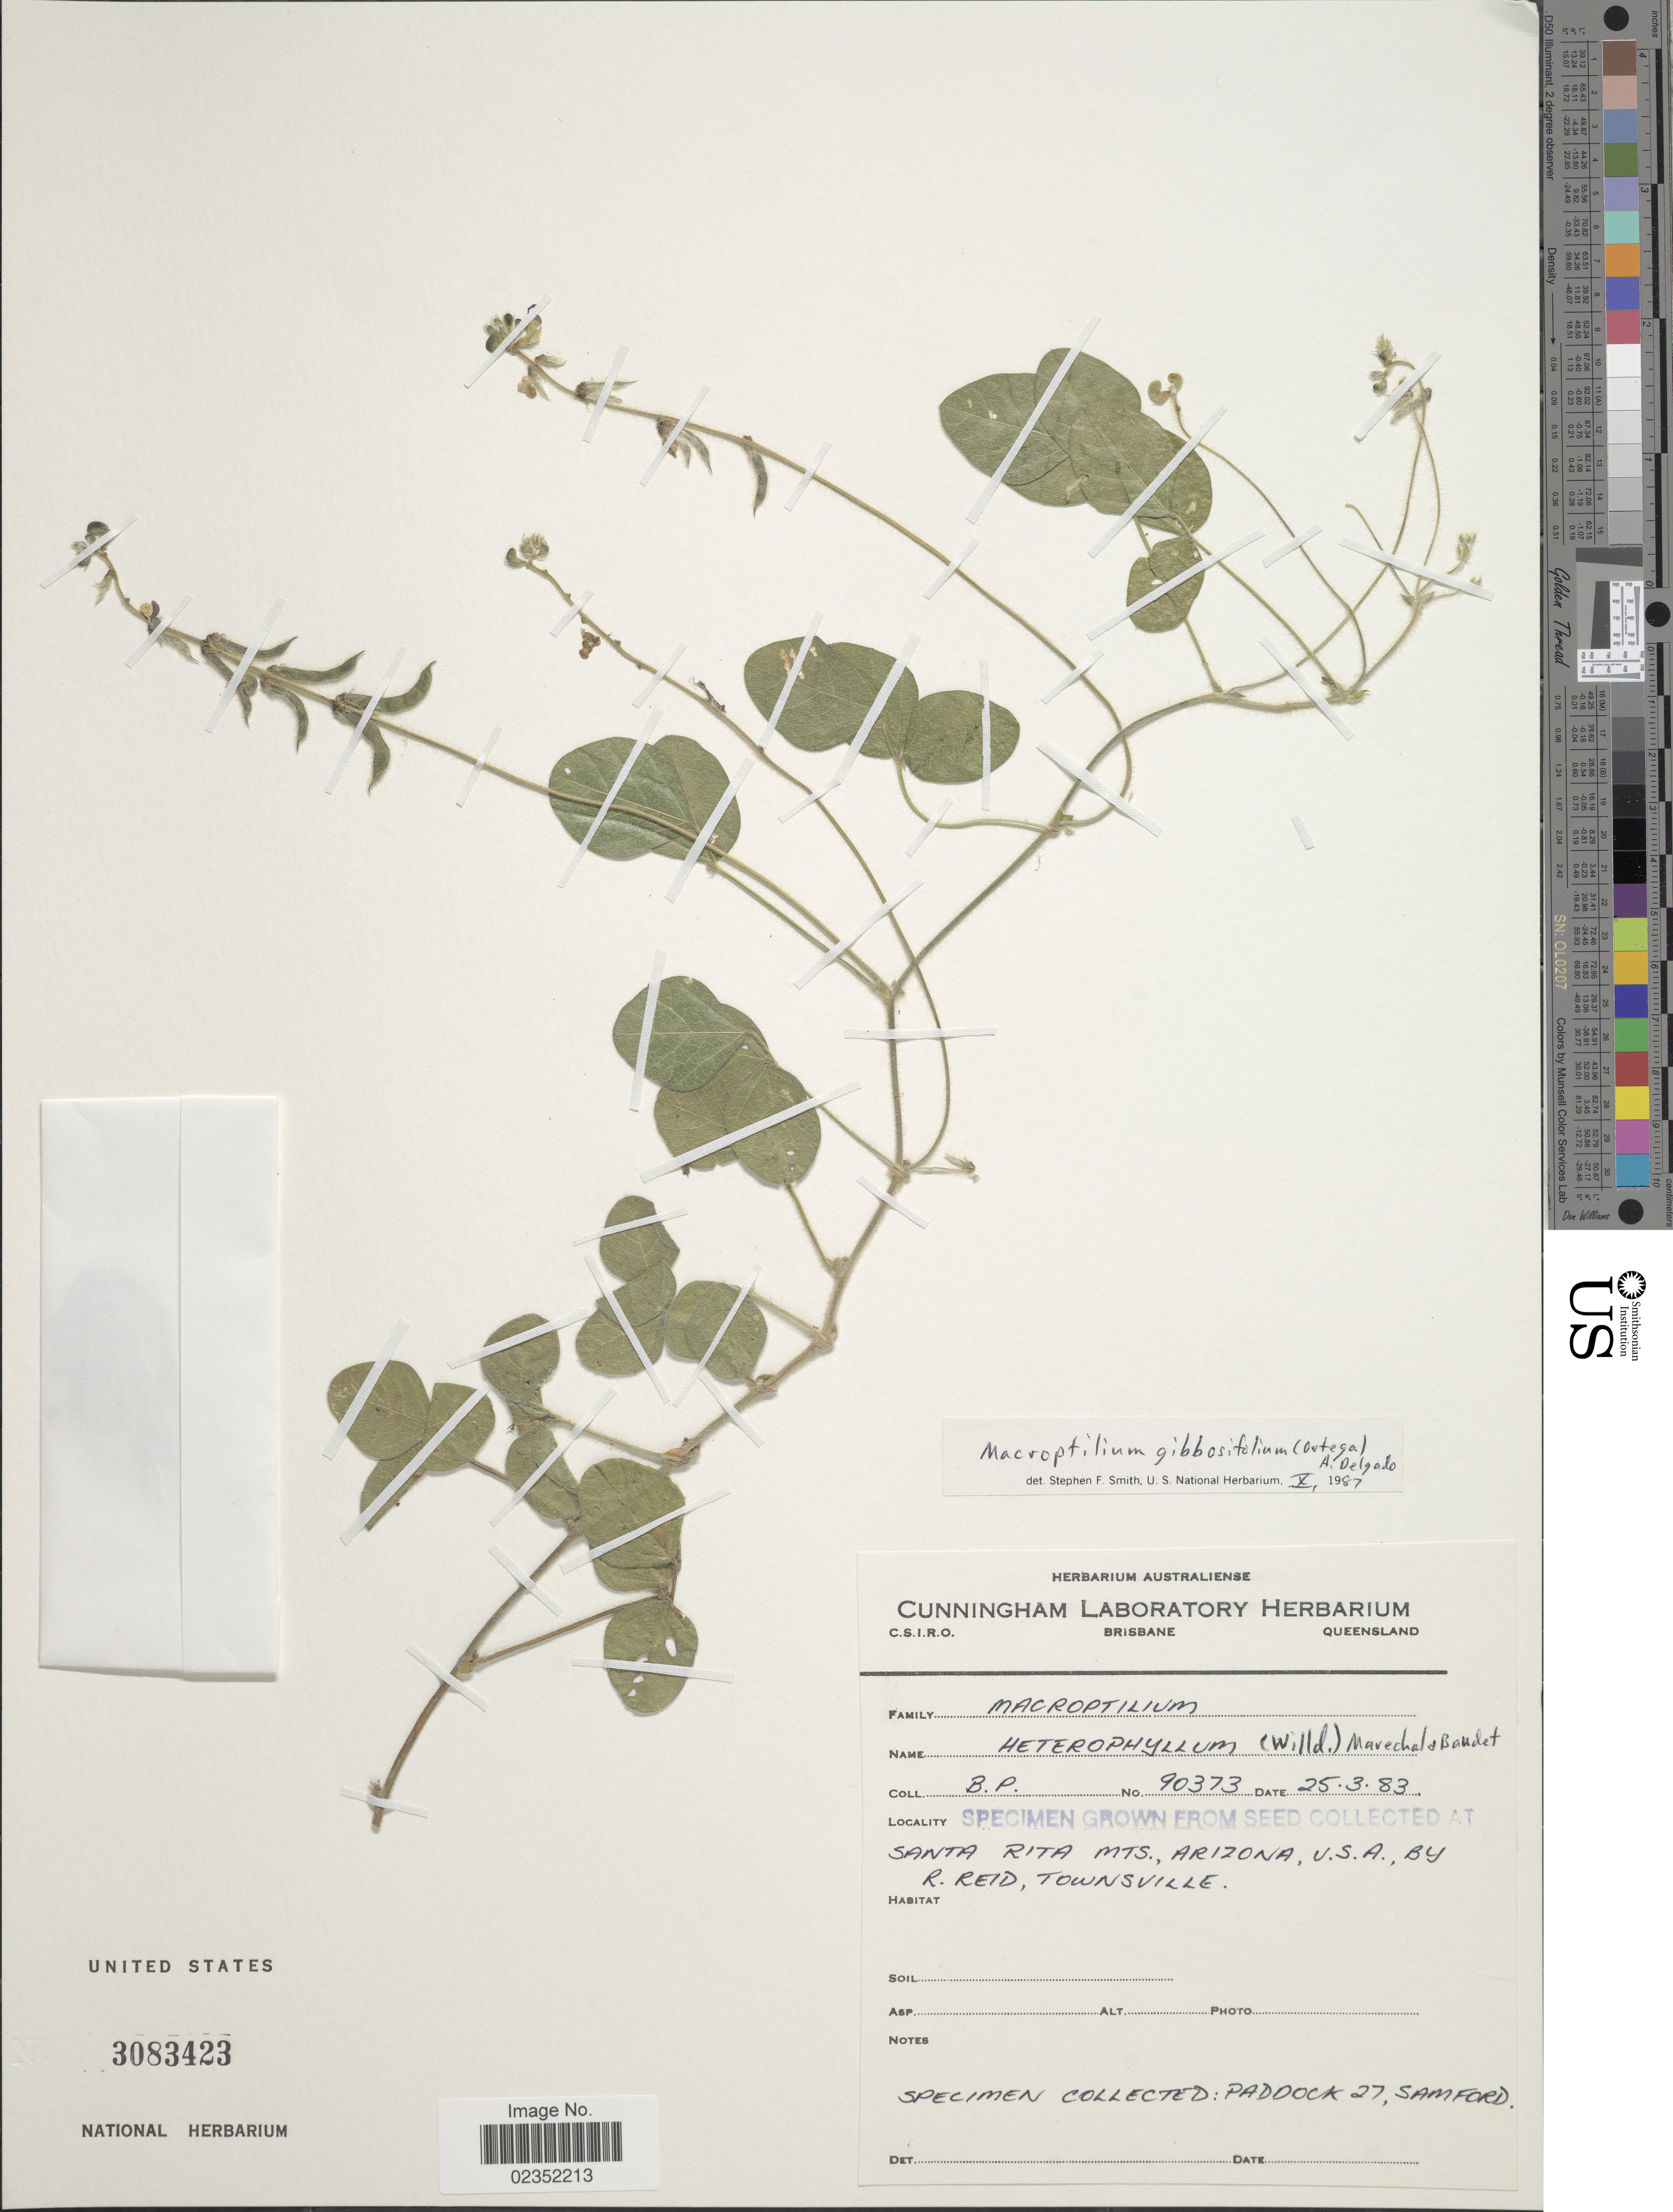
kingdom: Plantae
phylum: Tracheophyta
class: Magnoliopsida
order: Fabales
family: Fabaceae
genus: Macroptilium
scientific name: Macroptilium gibbosifolium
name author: (Ortega) A. Delgado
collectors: B. P.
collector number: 90373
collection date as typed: Transcribed d/m/y: 25/3/83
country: United States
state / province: Arizona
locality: Santa Rita Mts., Arizona, U.S.A., by R. Reid, Townsville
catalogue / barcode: US 3083423